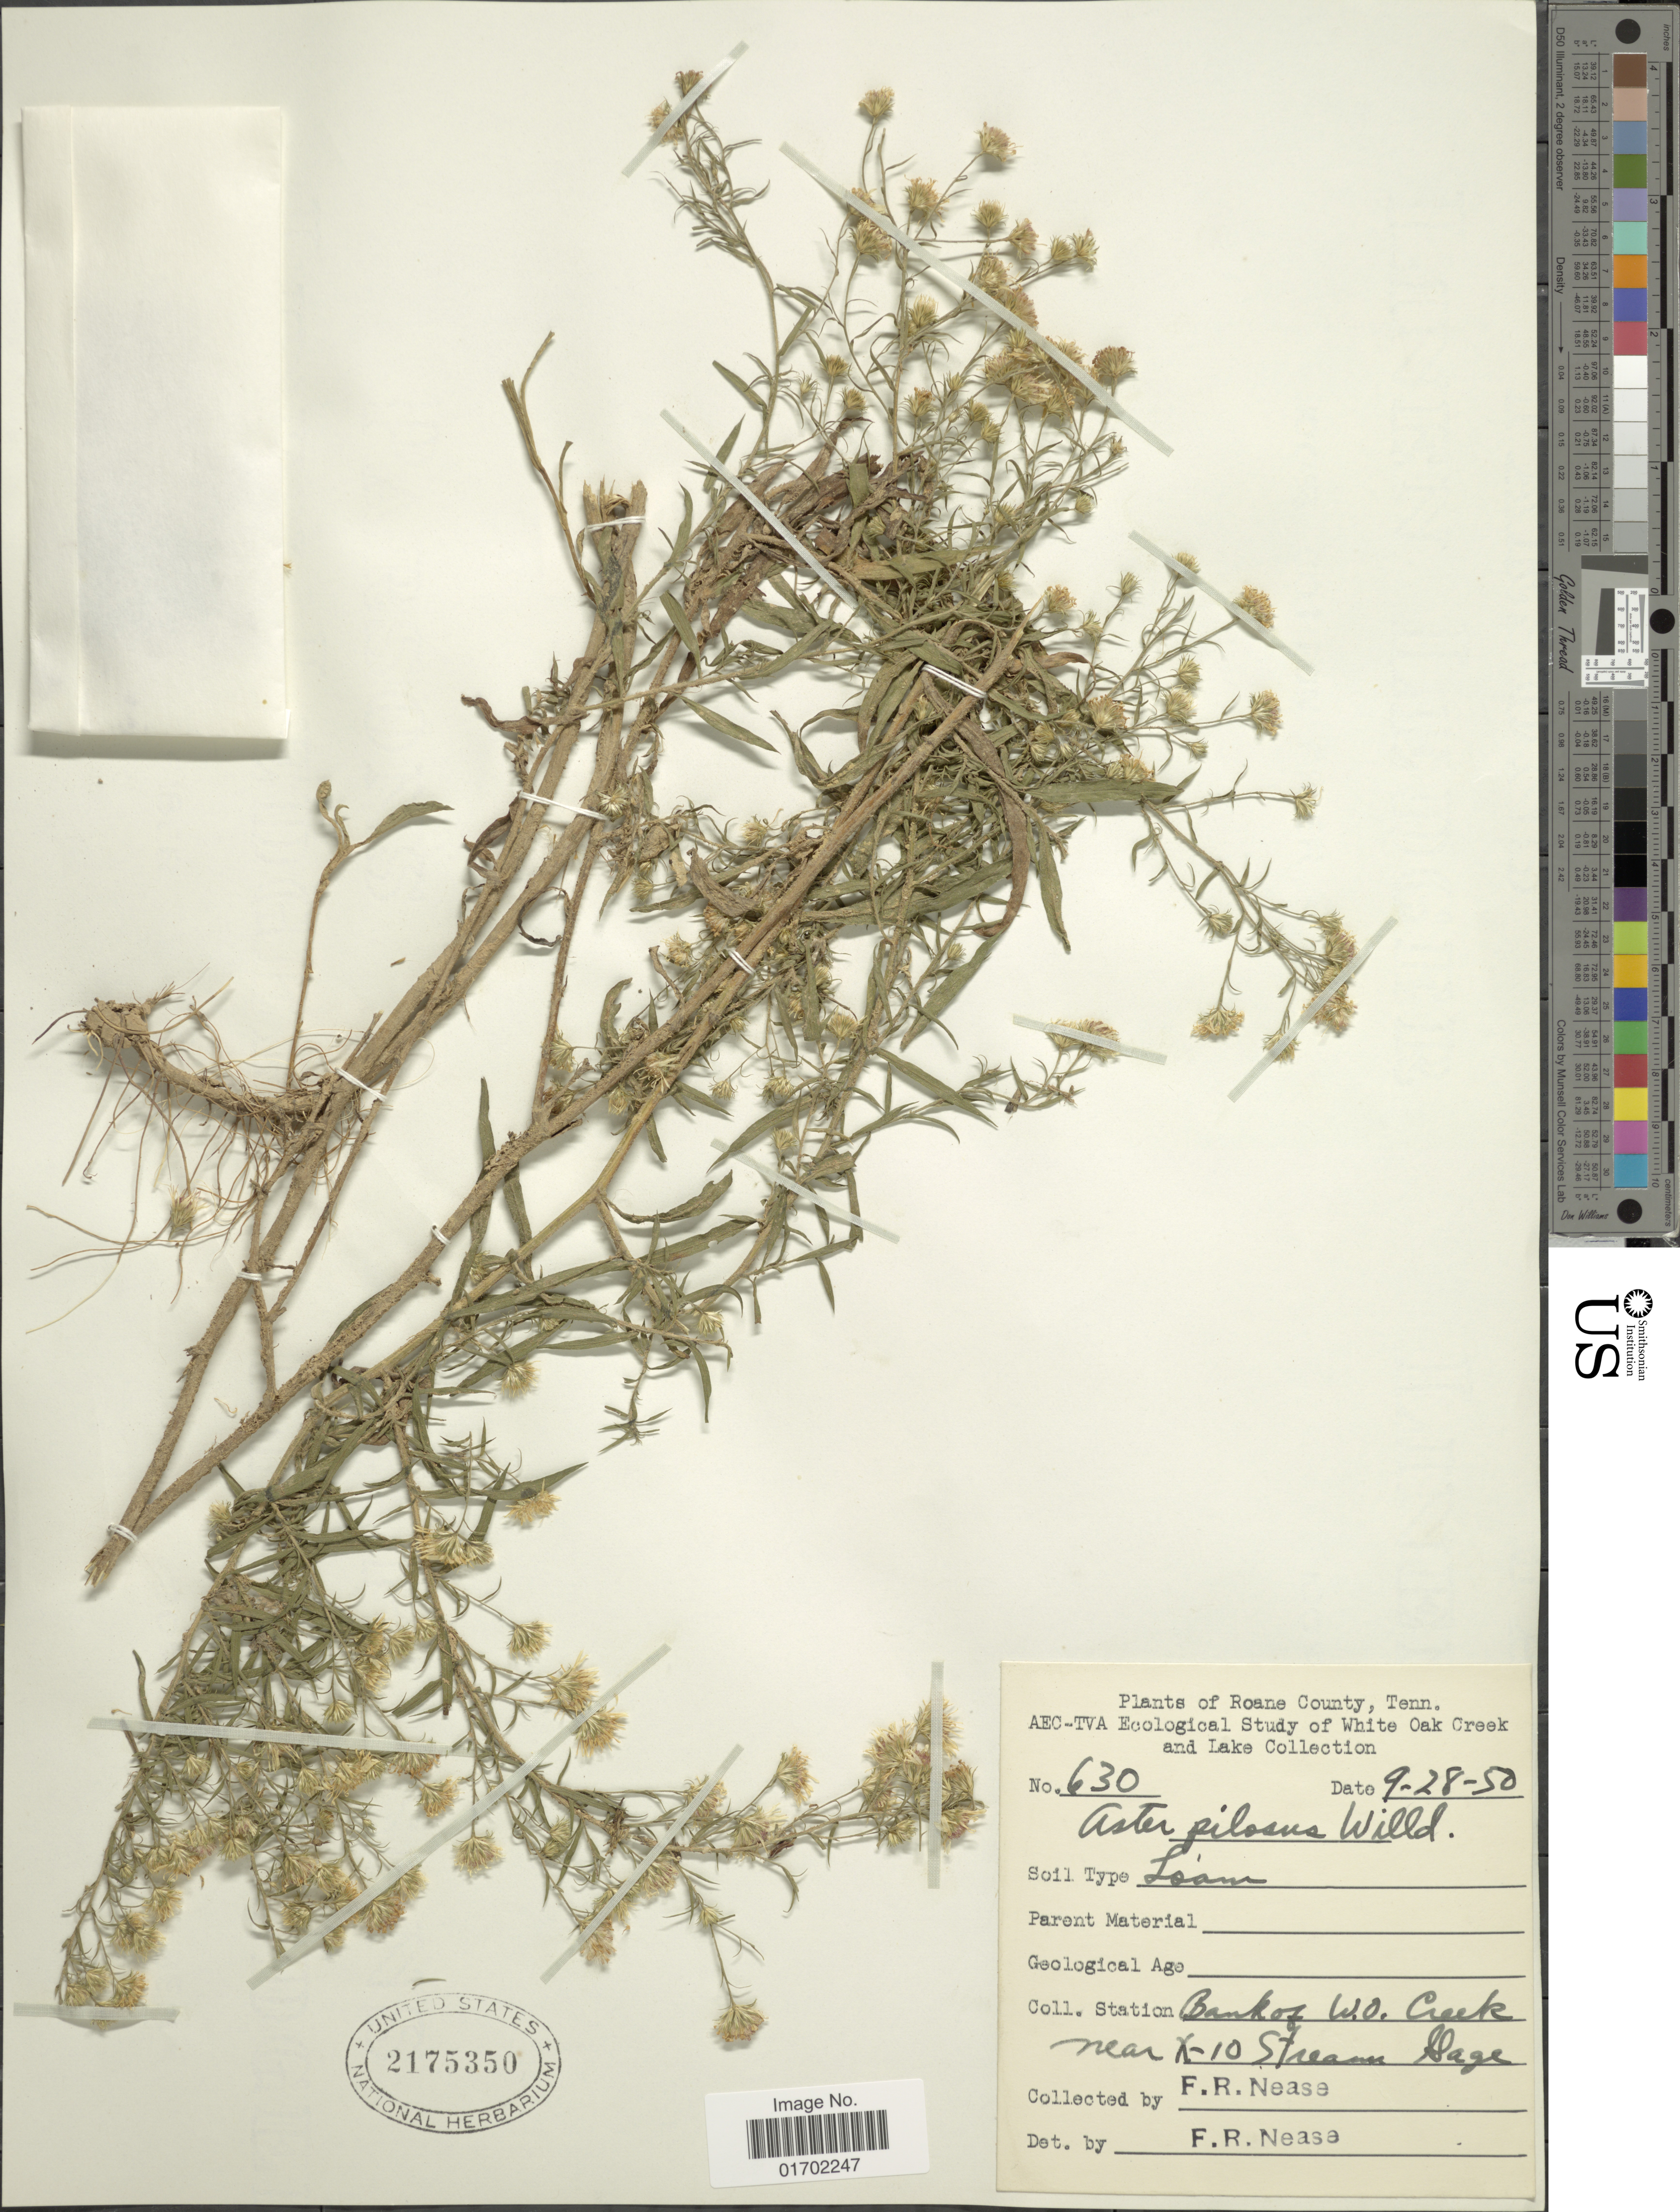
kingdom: Plantae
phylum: Tracheophyta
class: Magnoliopsida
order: Asterales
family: Asteraceae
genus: Symphyotrichum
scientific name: Symphyotrichum pilosum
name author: (Willd.) G.L. Nesom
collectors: F. Nease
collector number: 630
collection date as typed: Transcribed d/m/y: 28/9/50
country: United States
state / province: Tennessee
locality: Roane County, White Oak Creek and Lake, bank of W. O. Creek near X-10 Stream Gage.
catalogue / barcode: US 2175350